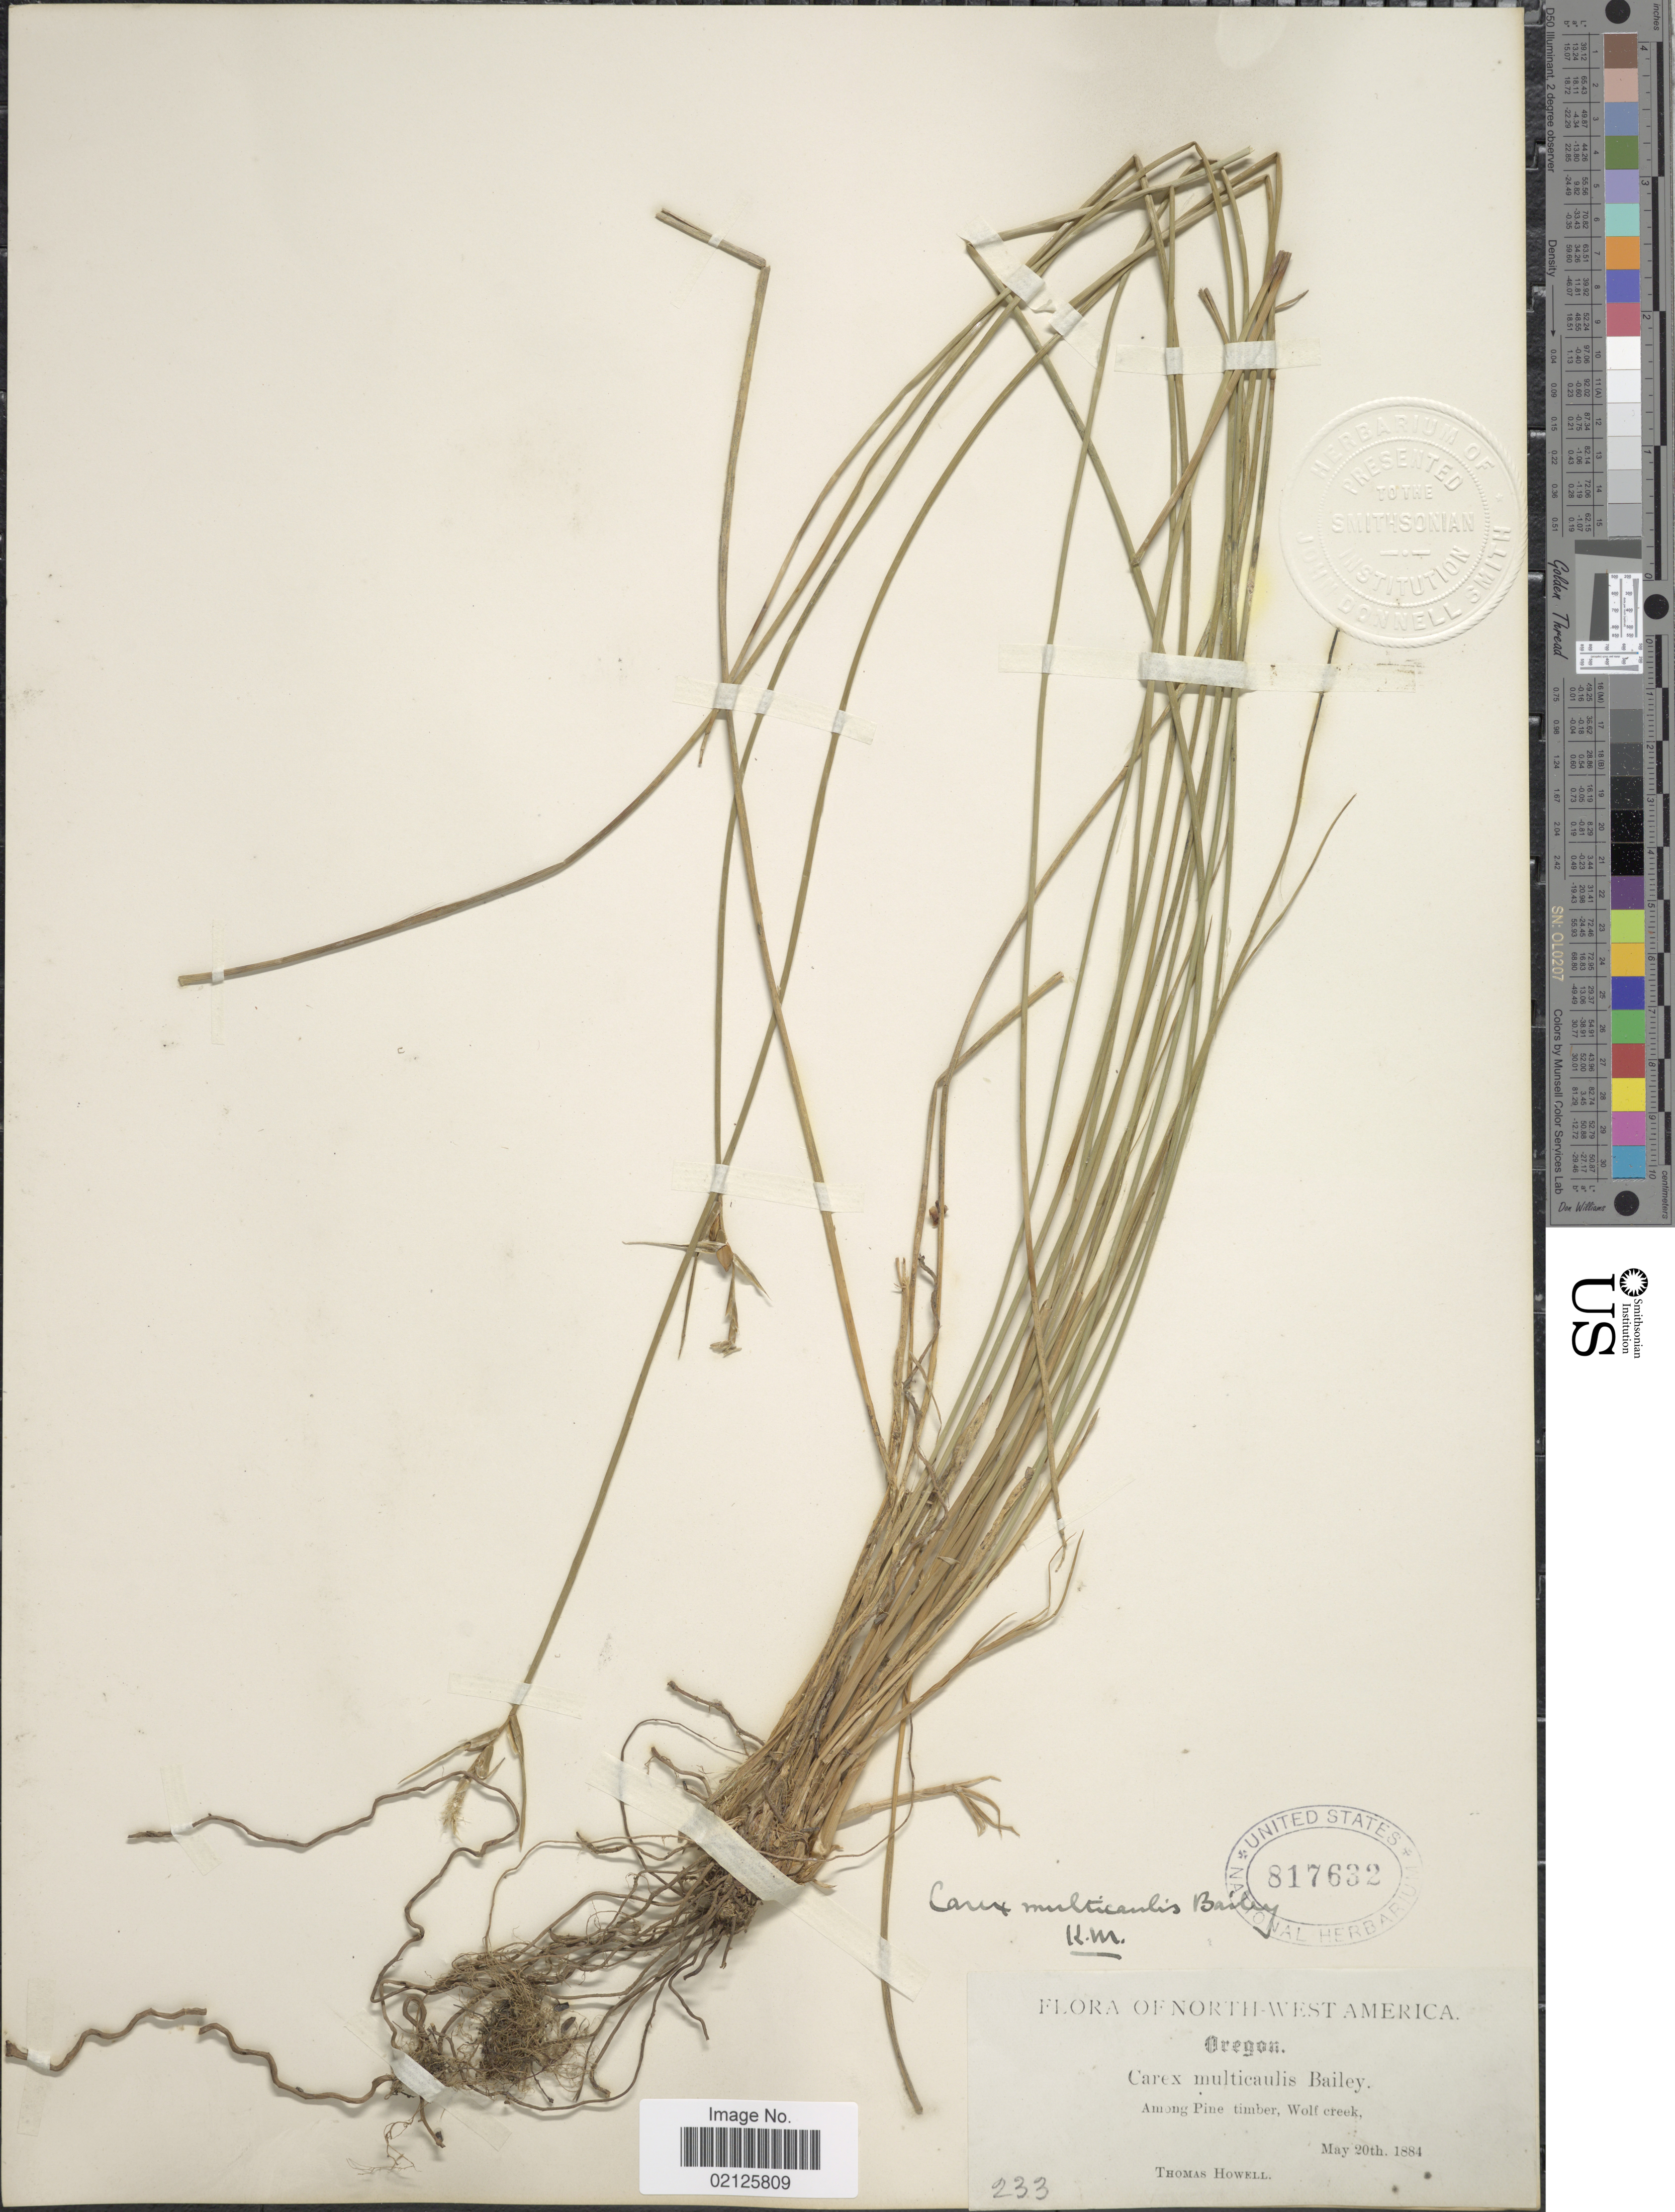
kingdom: Plantae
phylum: Tracheophyta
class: Liliopsida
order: Poales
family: Cyperaceae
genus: Carex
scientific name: Carex multicaulis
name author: L.H. Bailey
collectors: T. Howell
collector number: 233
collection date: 1884-05-20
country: United States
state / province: Oregon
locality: North-West America, Among Pine timber, Wolf creek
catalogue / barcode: US 817632